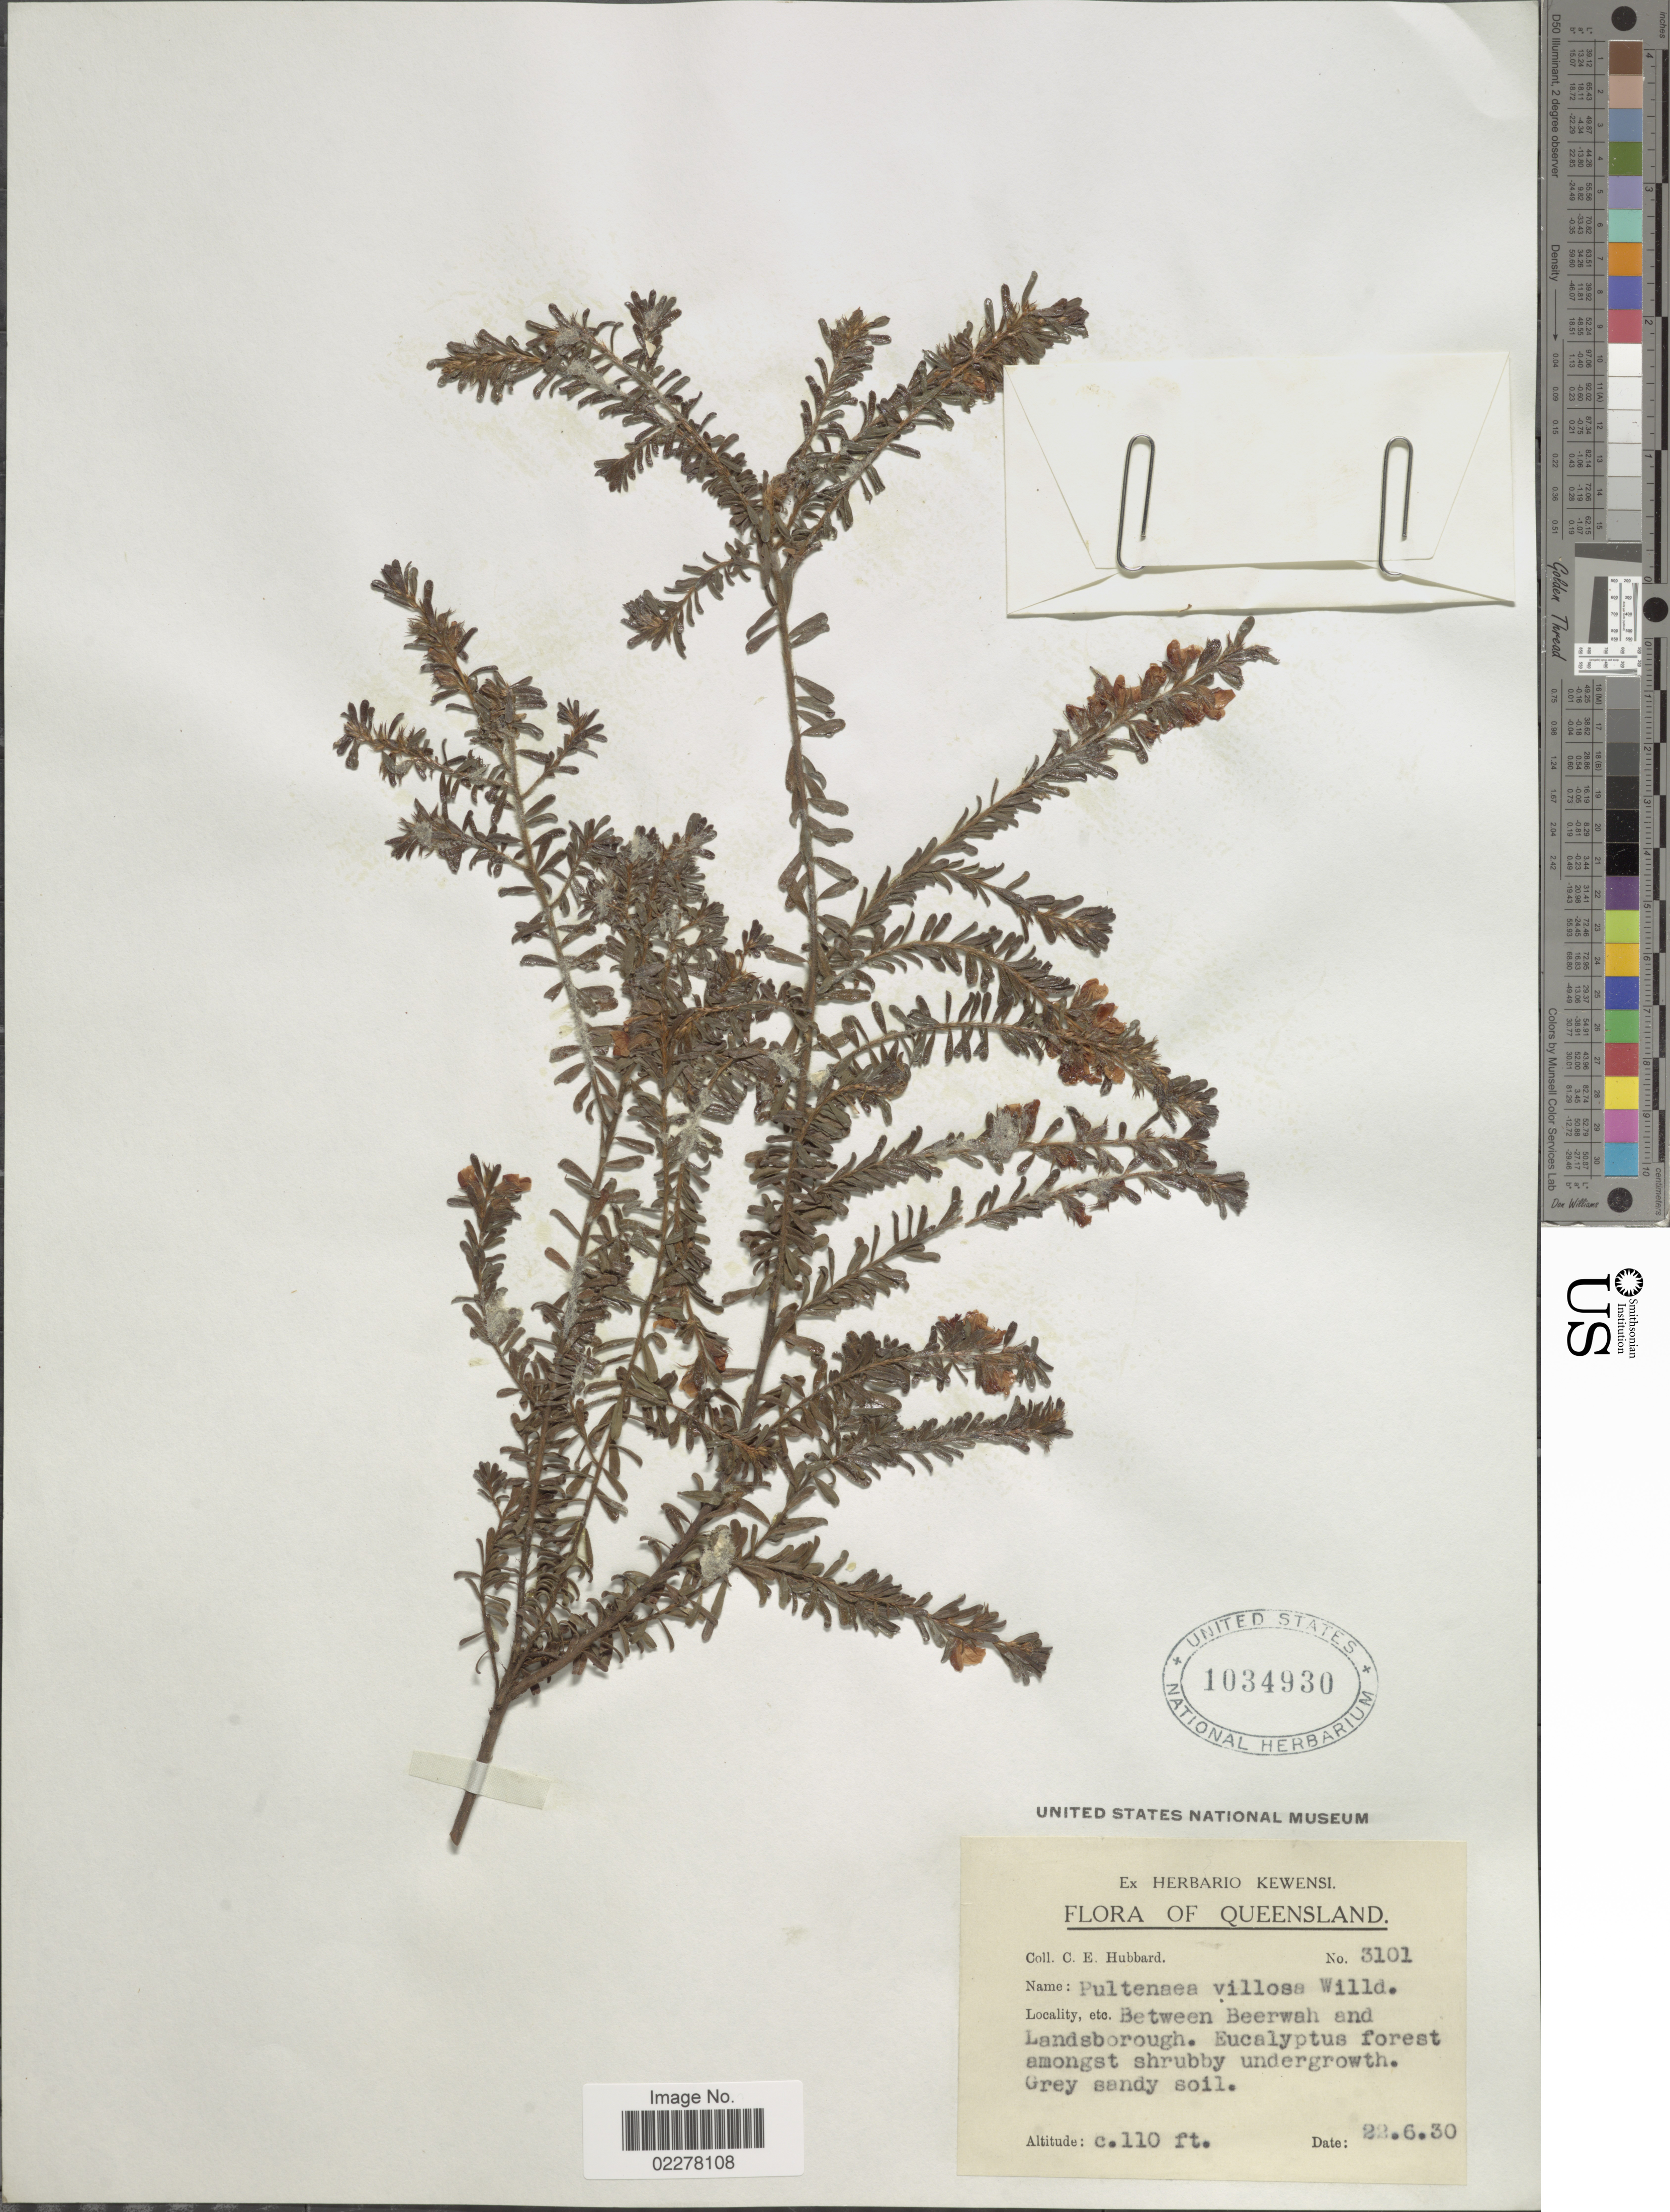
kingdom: Plantae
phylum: Tracheophyta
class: Magnoliopsida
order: Fabales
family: Fabaceae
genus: Pultenaea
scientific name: Pultenaea villosa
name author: Willd.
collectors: C. E. Hubbard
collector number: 3101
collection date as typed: Transcribed d/m/y: 22/6/30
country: Australia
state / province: Queensland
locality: Between Beerwah and Landsborough.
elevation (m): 34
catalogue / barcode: US 1034930